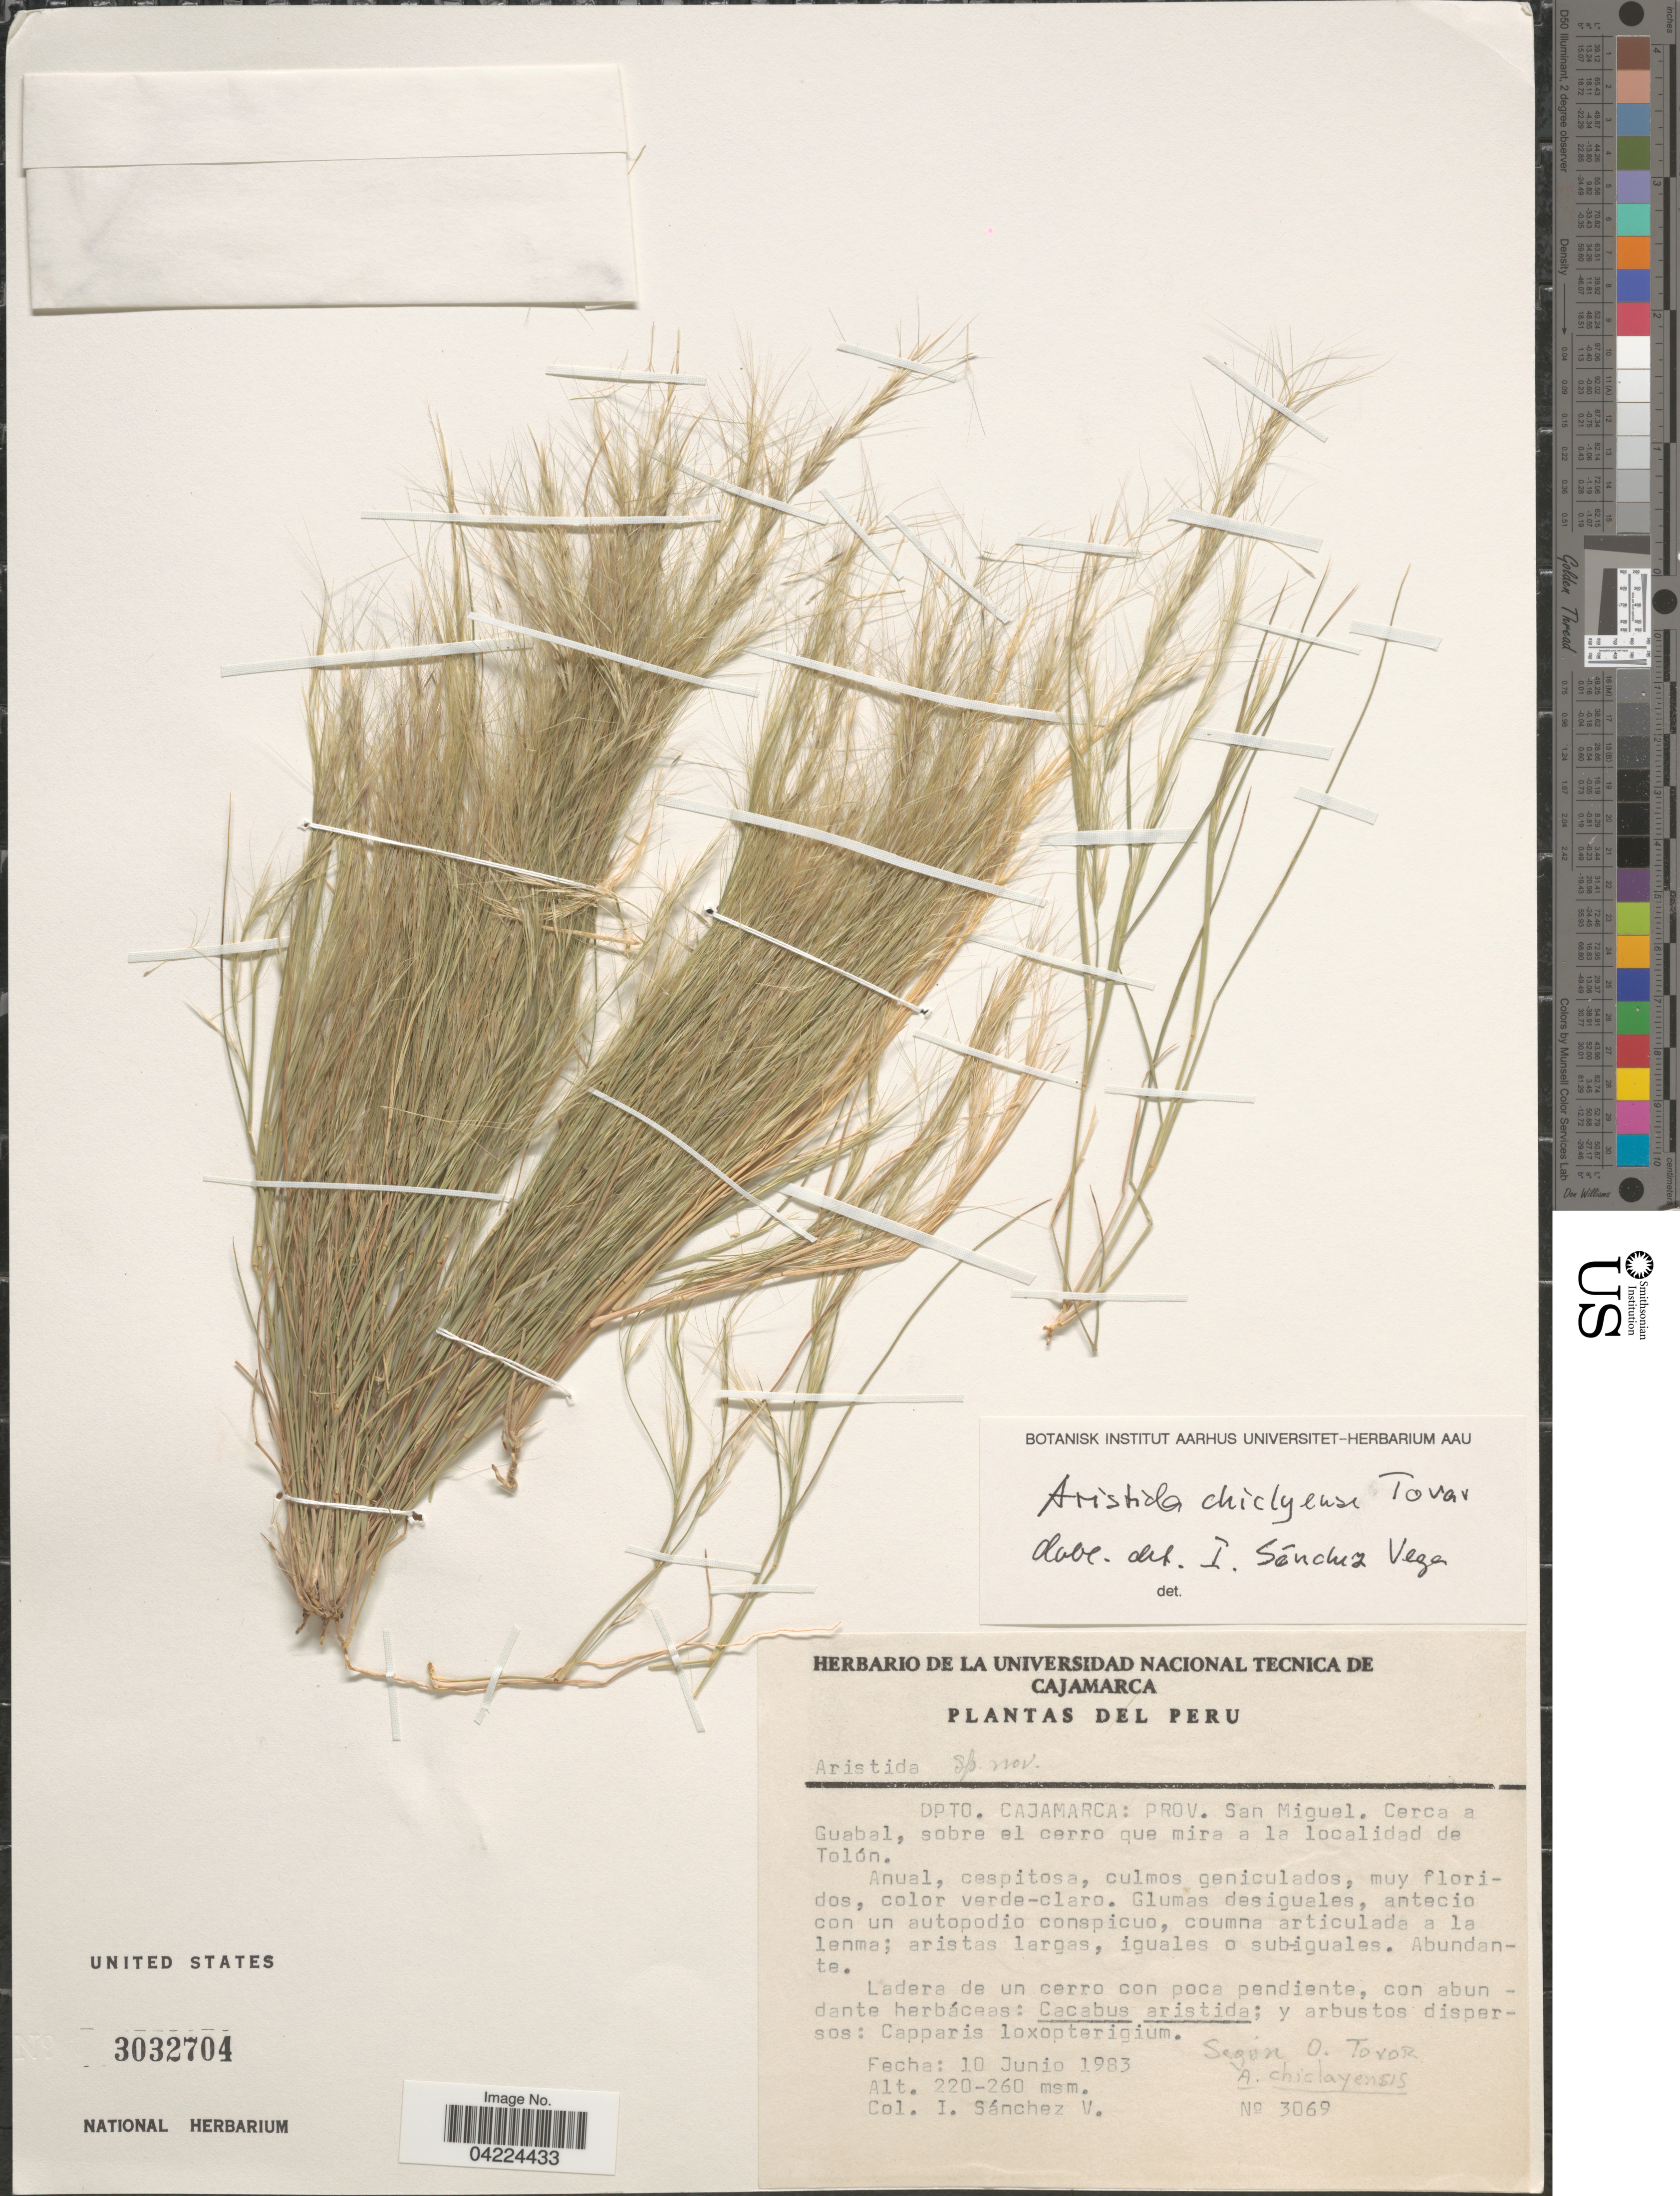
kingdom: Plantae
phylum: Tracheophyta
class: Liliopsida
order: Poales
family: Poaceae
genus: Aristida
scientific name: Aristida chiclayensis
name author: Tovar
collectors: I. Sánchez Vega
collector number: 3069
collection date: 1983-06-10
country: Peru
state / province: Cajamarca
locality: Dpto. Cajamarca: Prov. San Miguel. Cerca a Guabal, sobre el cerro que mira a la localidad de Tolón.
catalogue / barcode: US 3032704